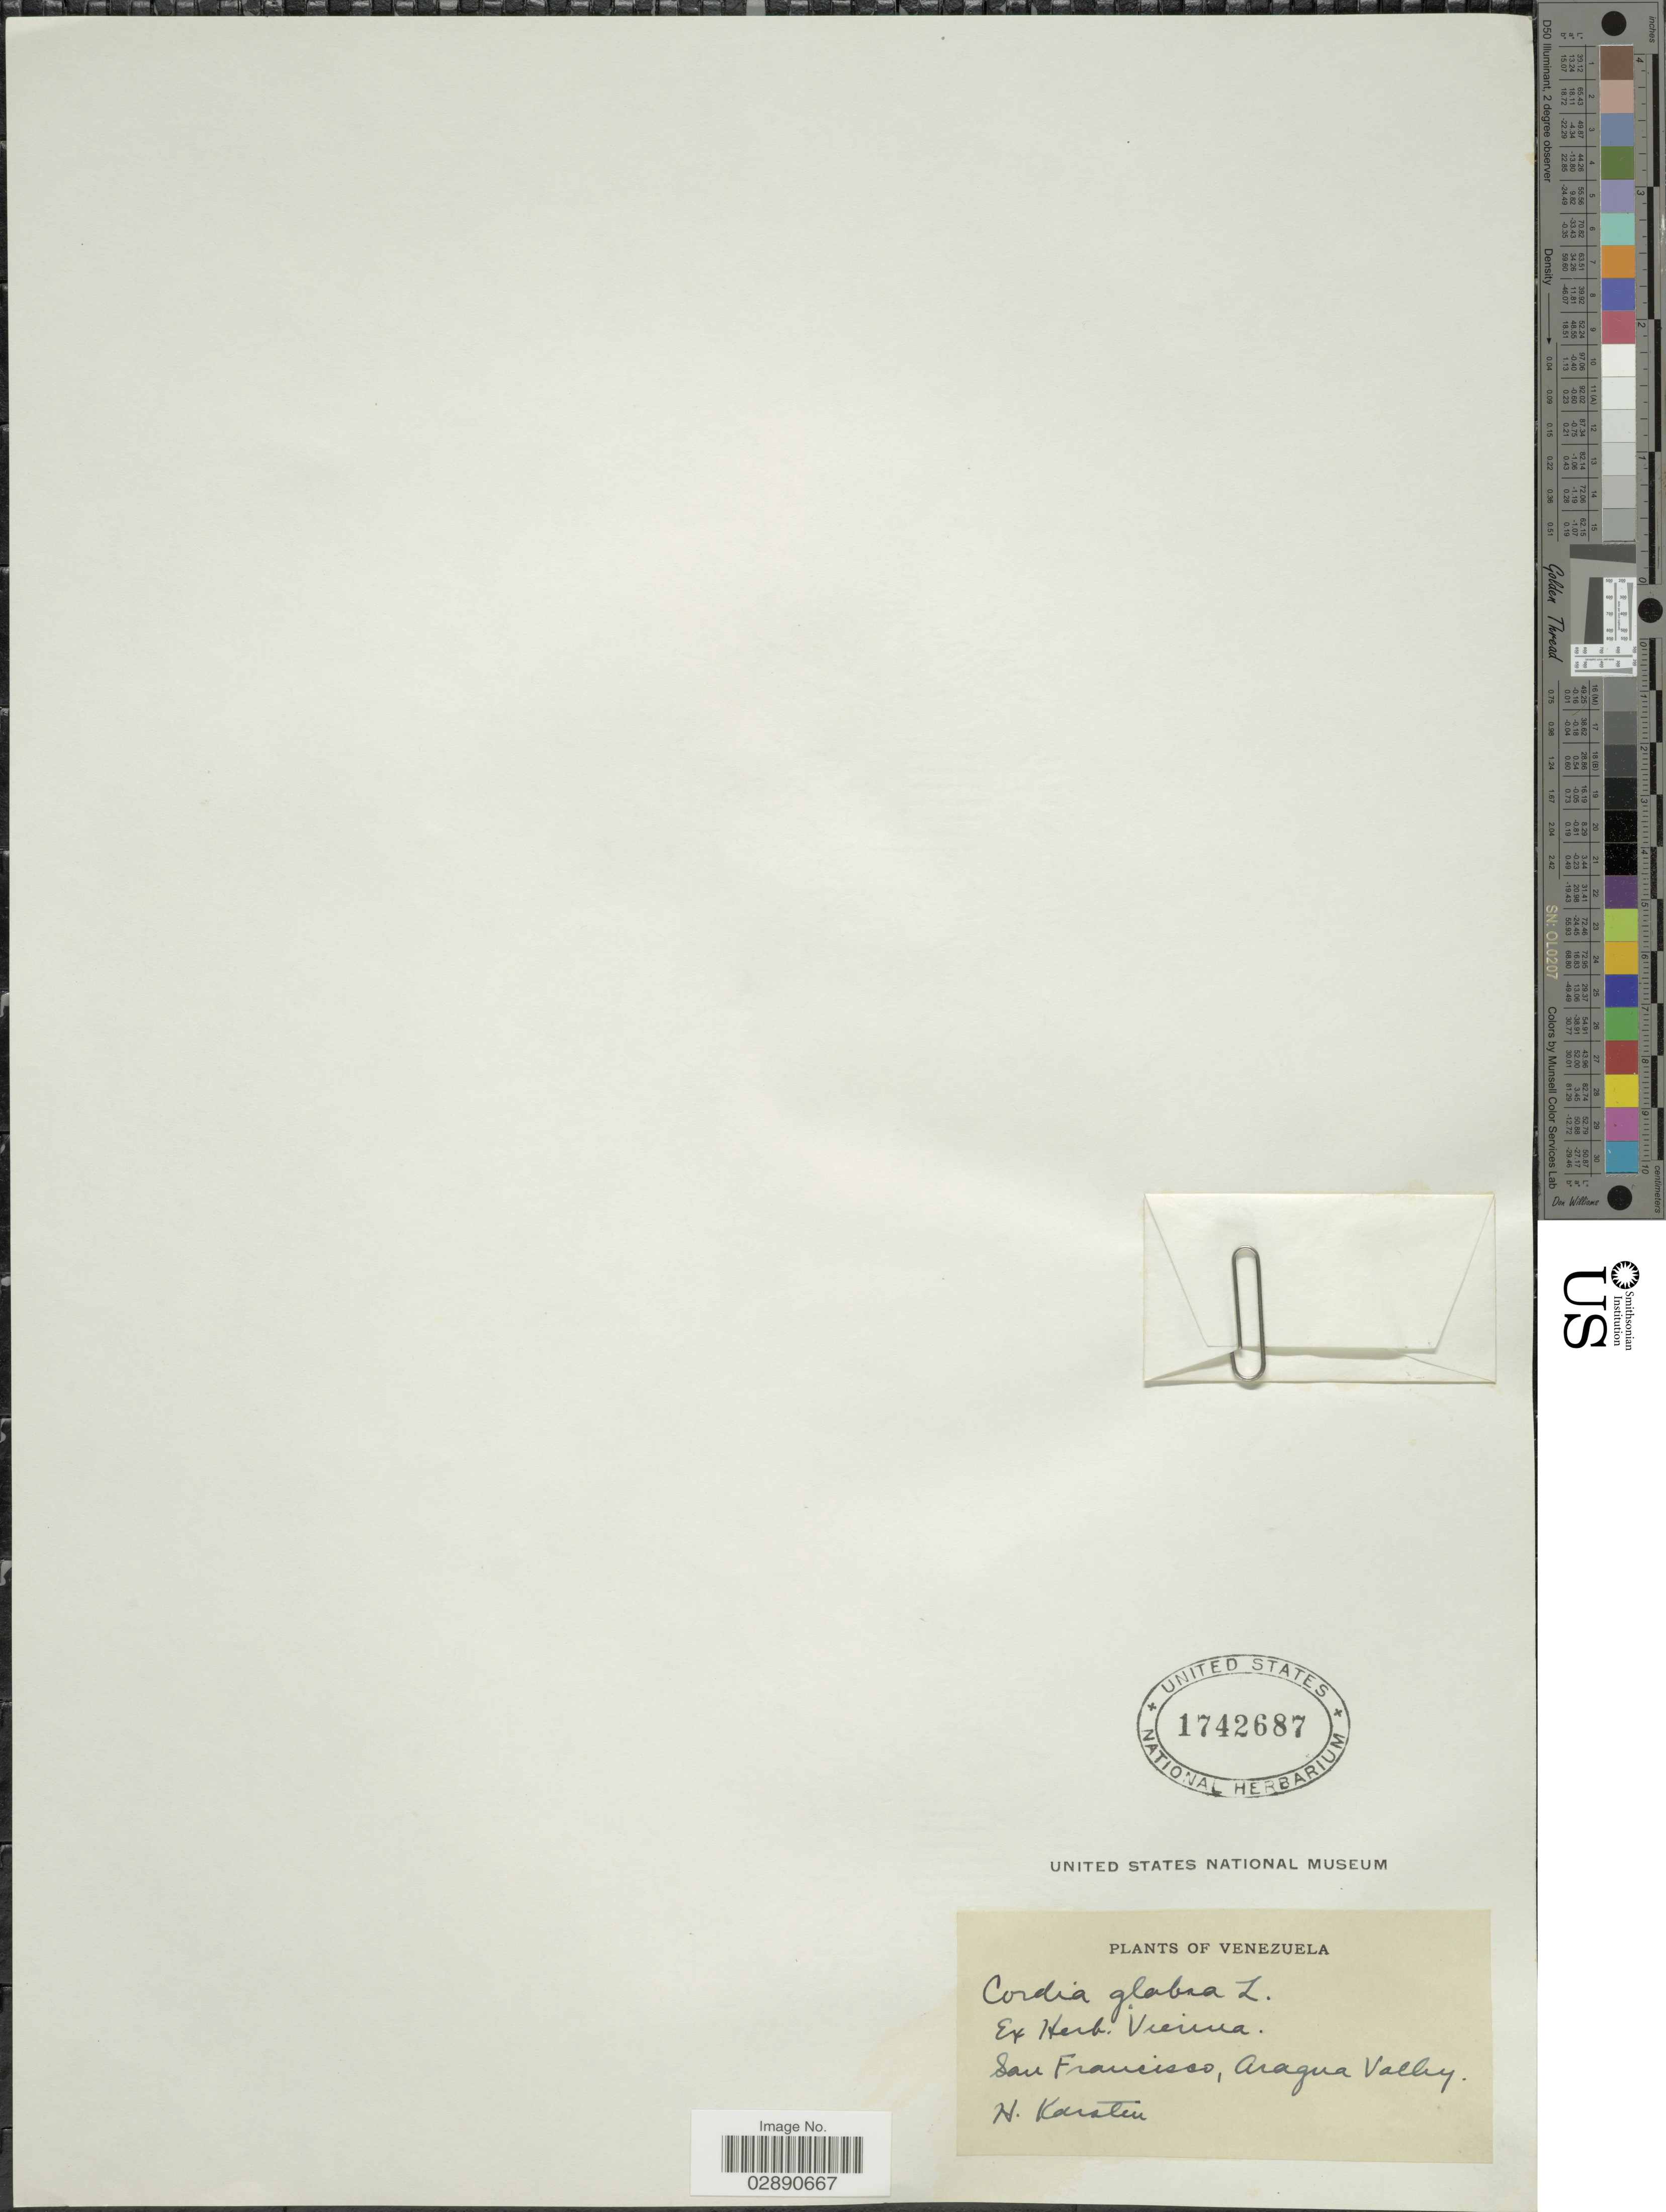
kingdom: Plantae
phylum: Tracheophyta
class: Magnoliopsida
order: Boraginales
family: Cordiaceae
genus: Cordia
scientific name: Cordia collococca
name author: L.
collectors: H. Karsten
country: Venezuela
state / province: Aragua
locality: San Francisco, Aragua Valley.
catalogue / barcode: US 1742687